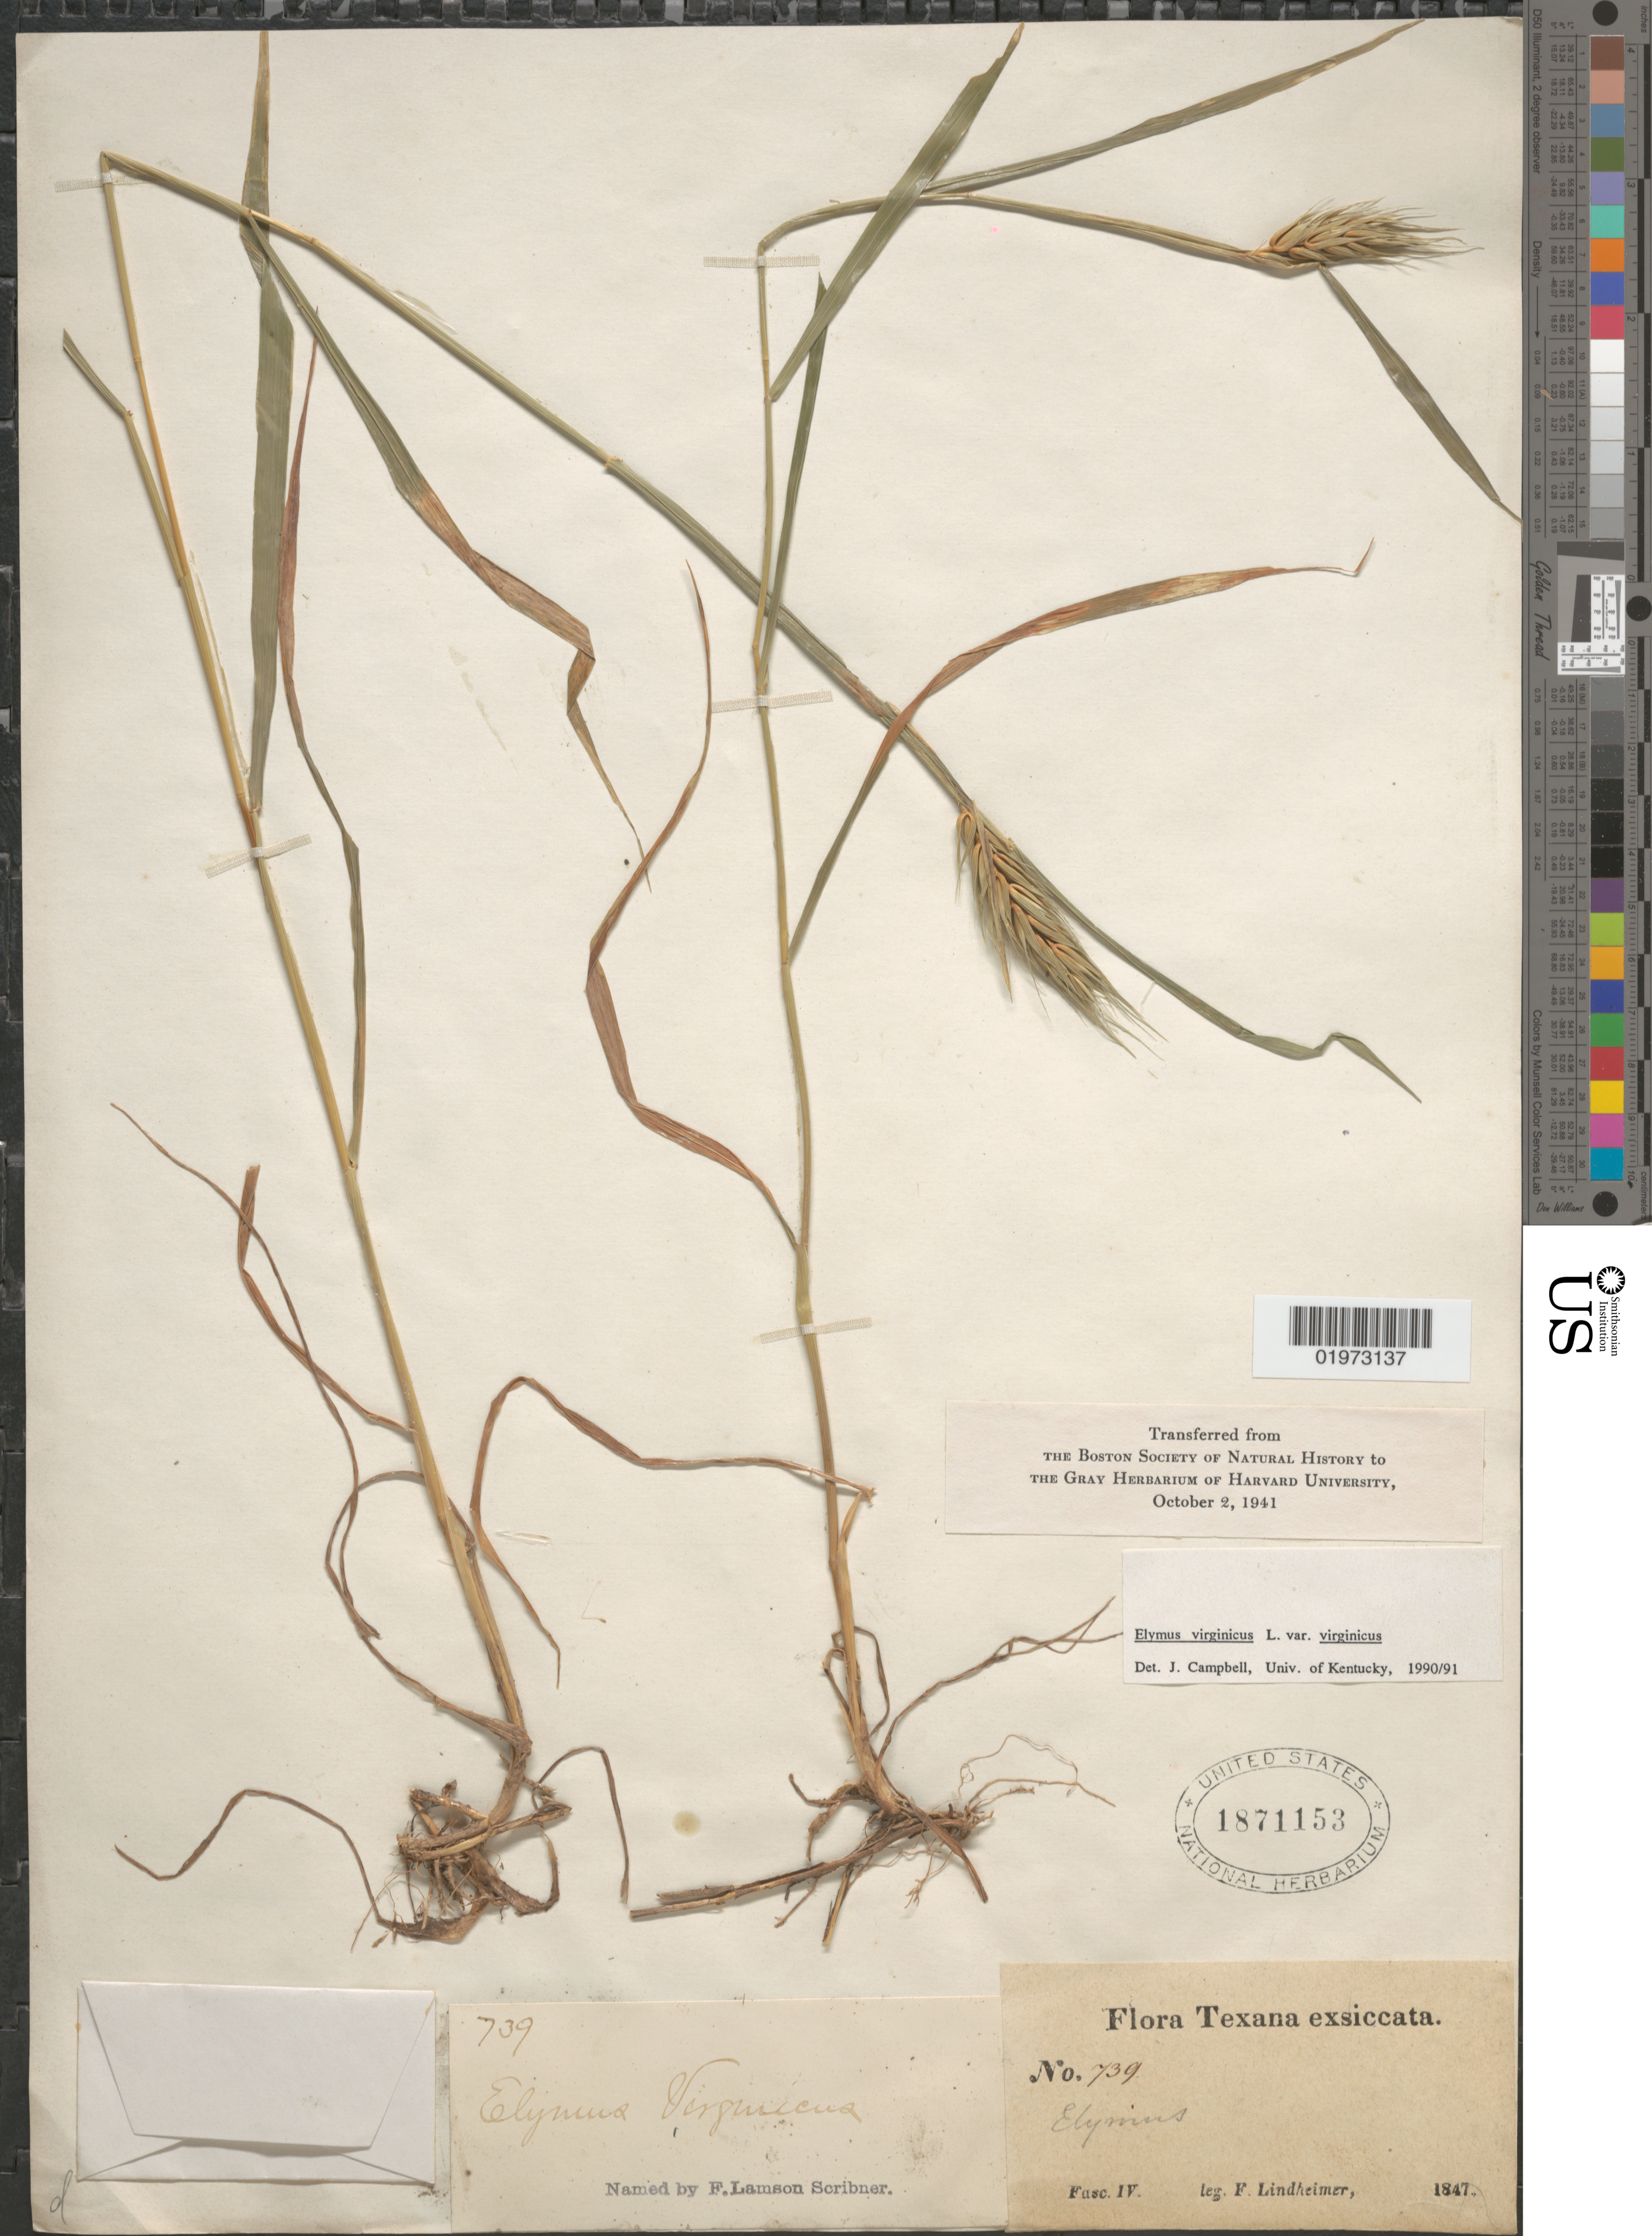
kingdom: Plantae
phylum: Tracheophyta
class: Liliopsida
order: Poales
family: Poaceae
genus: Elymus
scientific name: Elymus virginicus var. virginicus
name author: L.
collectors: F. Lindheimer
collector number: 739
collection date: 1847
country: United States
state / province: Texas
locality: Texana exsiccata. Fasc. IV.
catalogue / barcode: US 1871153